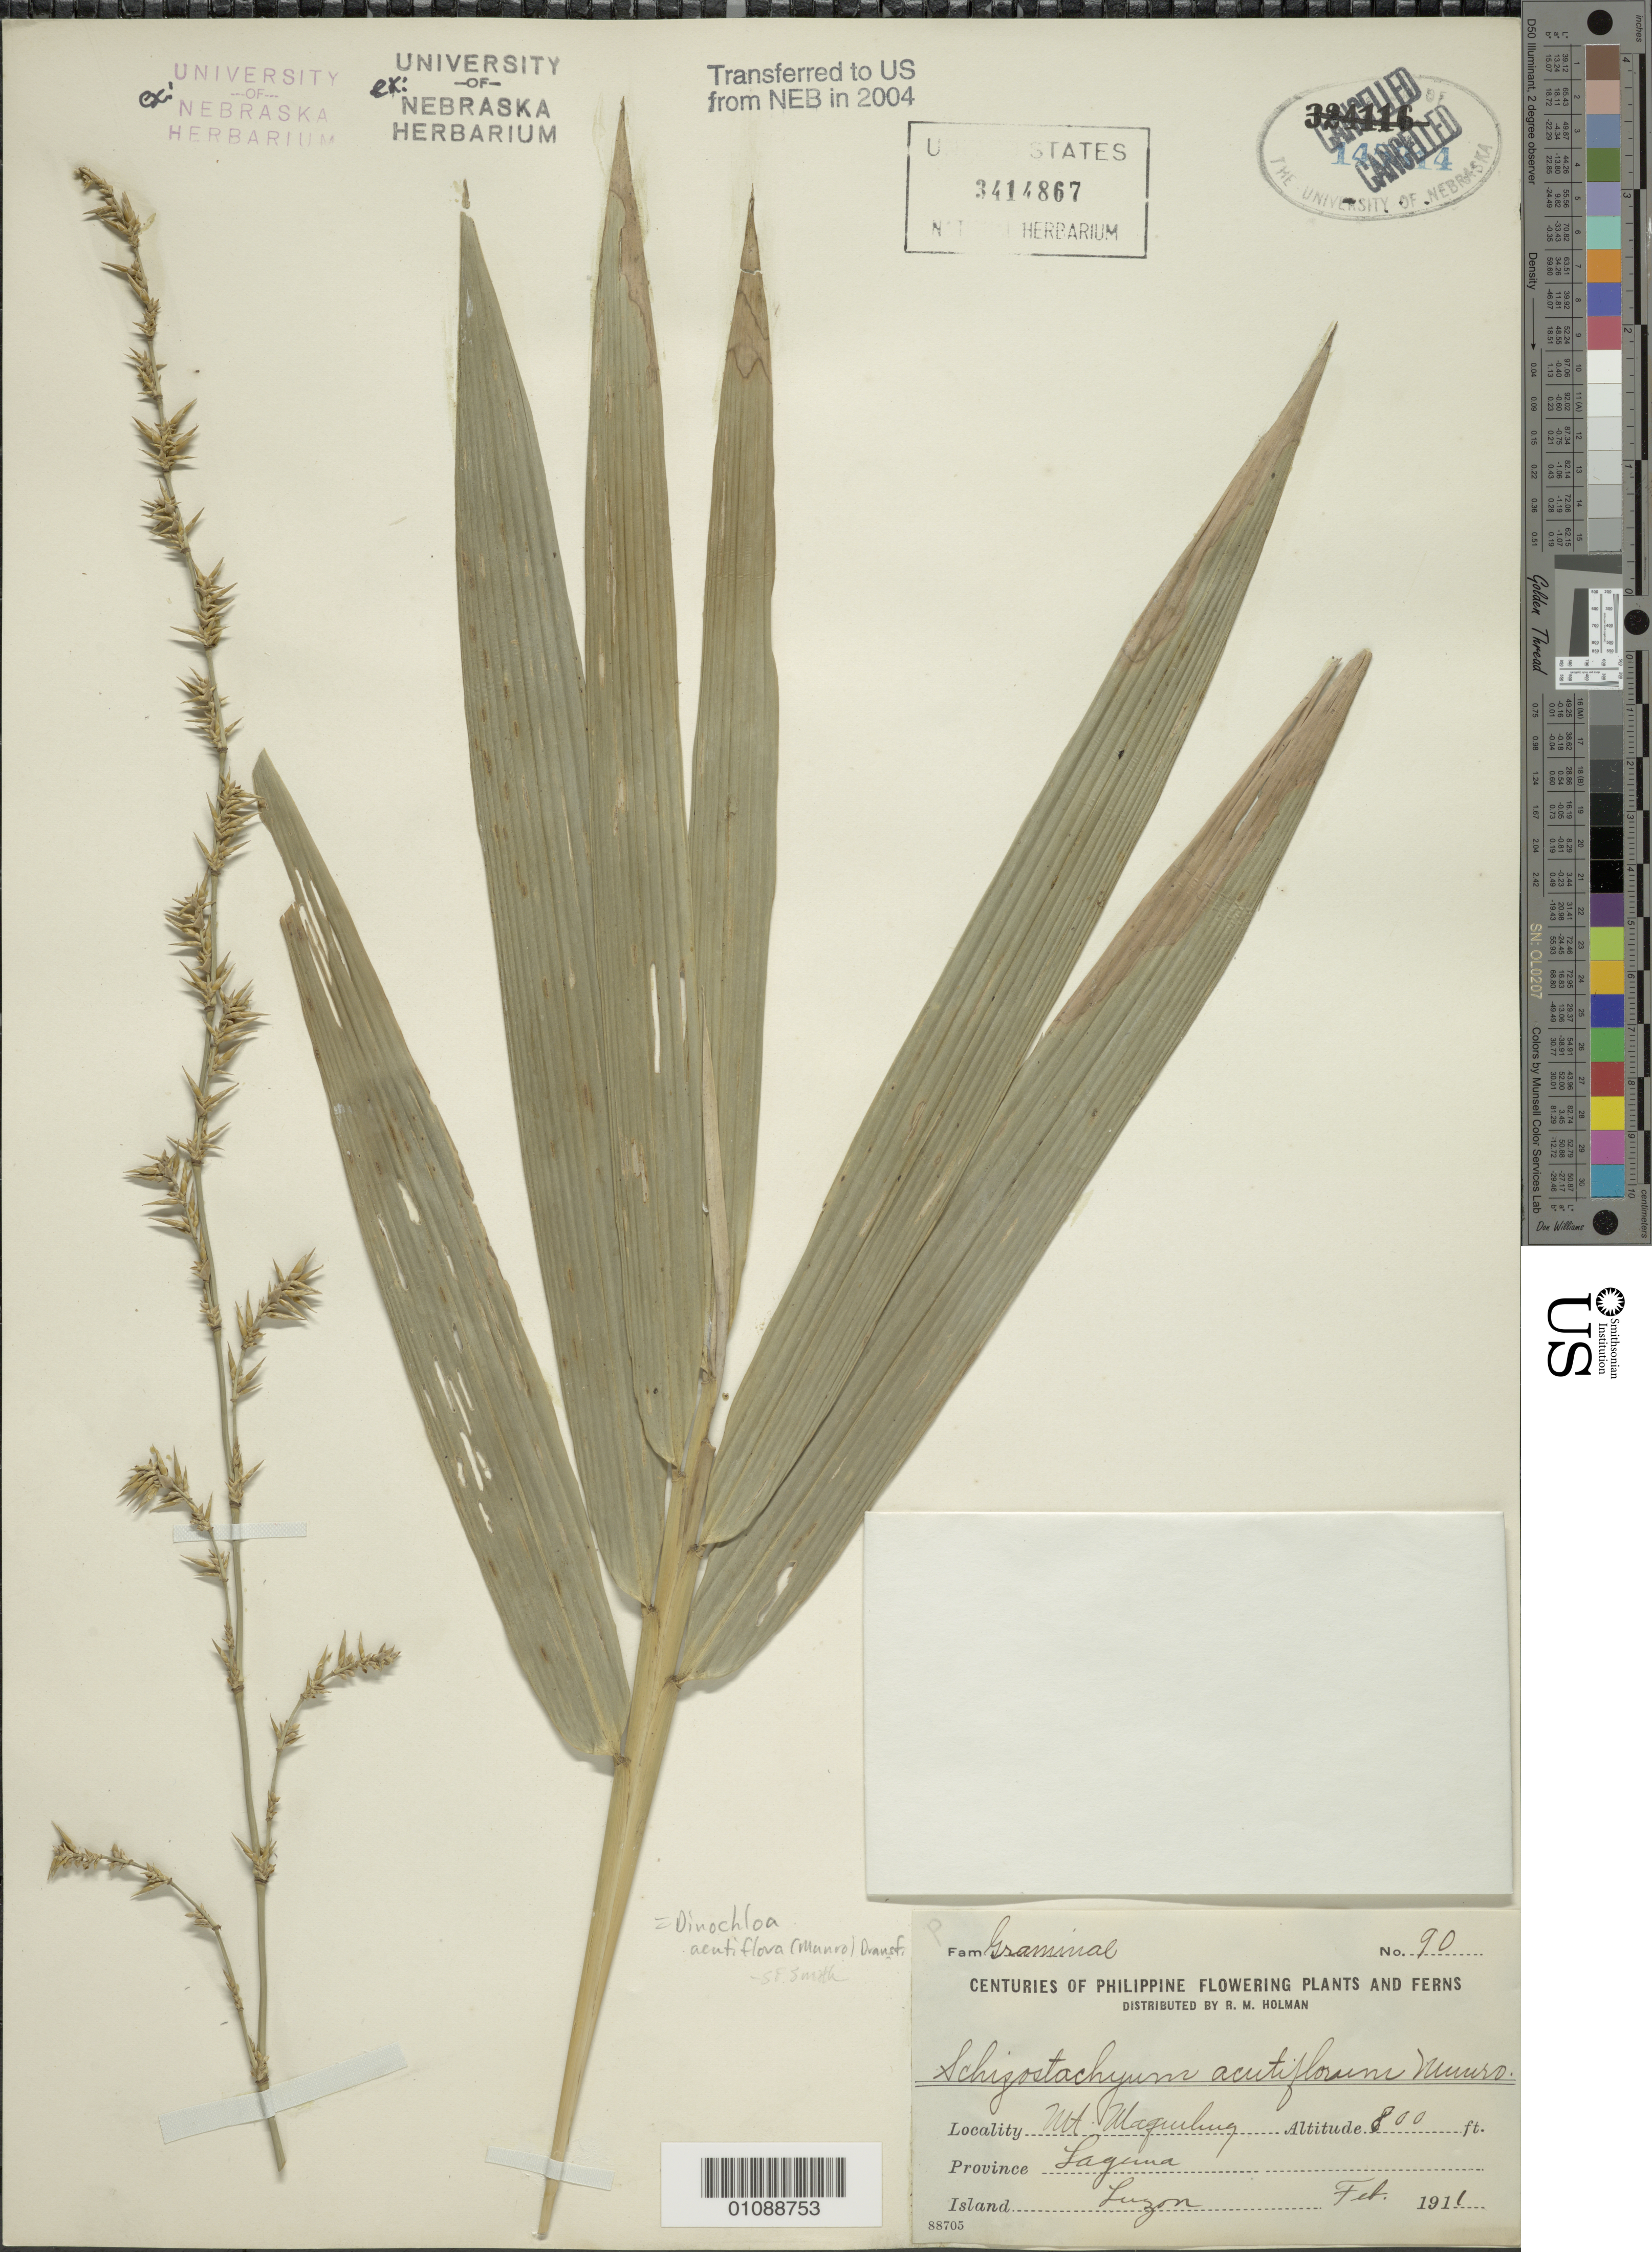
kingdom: Plantae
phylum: Tracheophyta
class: Liliopsida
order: Poales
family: Poaceae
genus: Dinochloa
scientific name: Dinochloa acutiflora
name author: (Munro) Soenarko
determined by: Smith, Stephen F., (US), NMNH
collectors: R. Holman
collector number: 90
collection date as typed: Feb 1911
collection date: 1911-02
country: Philippines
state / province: Calabarzon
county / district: Laguna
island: Luzon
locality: Mt. Maquiling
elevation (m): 244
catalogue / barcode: US 3414867